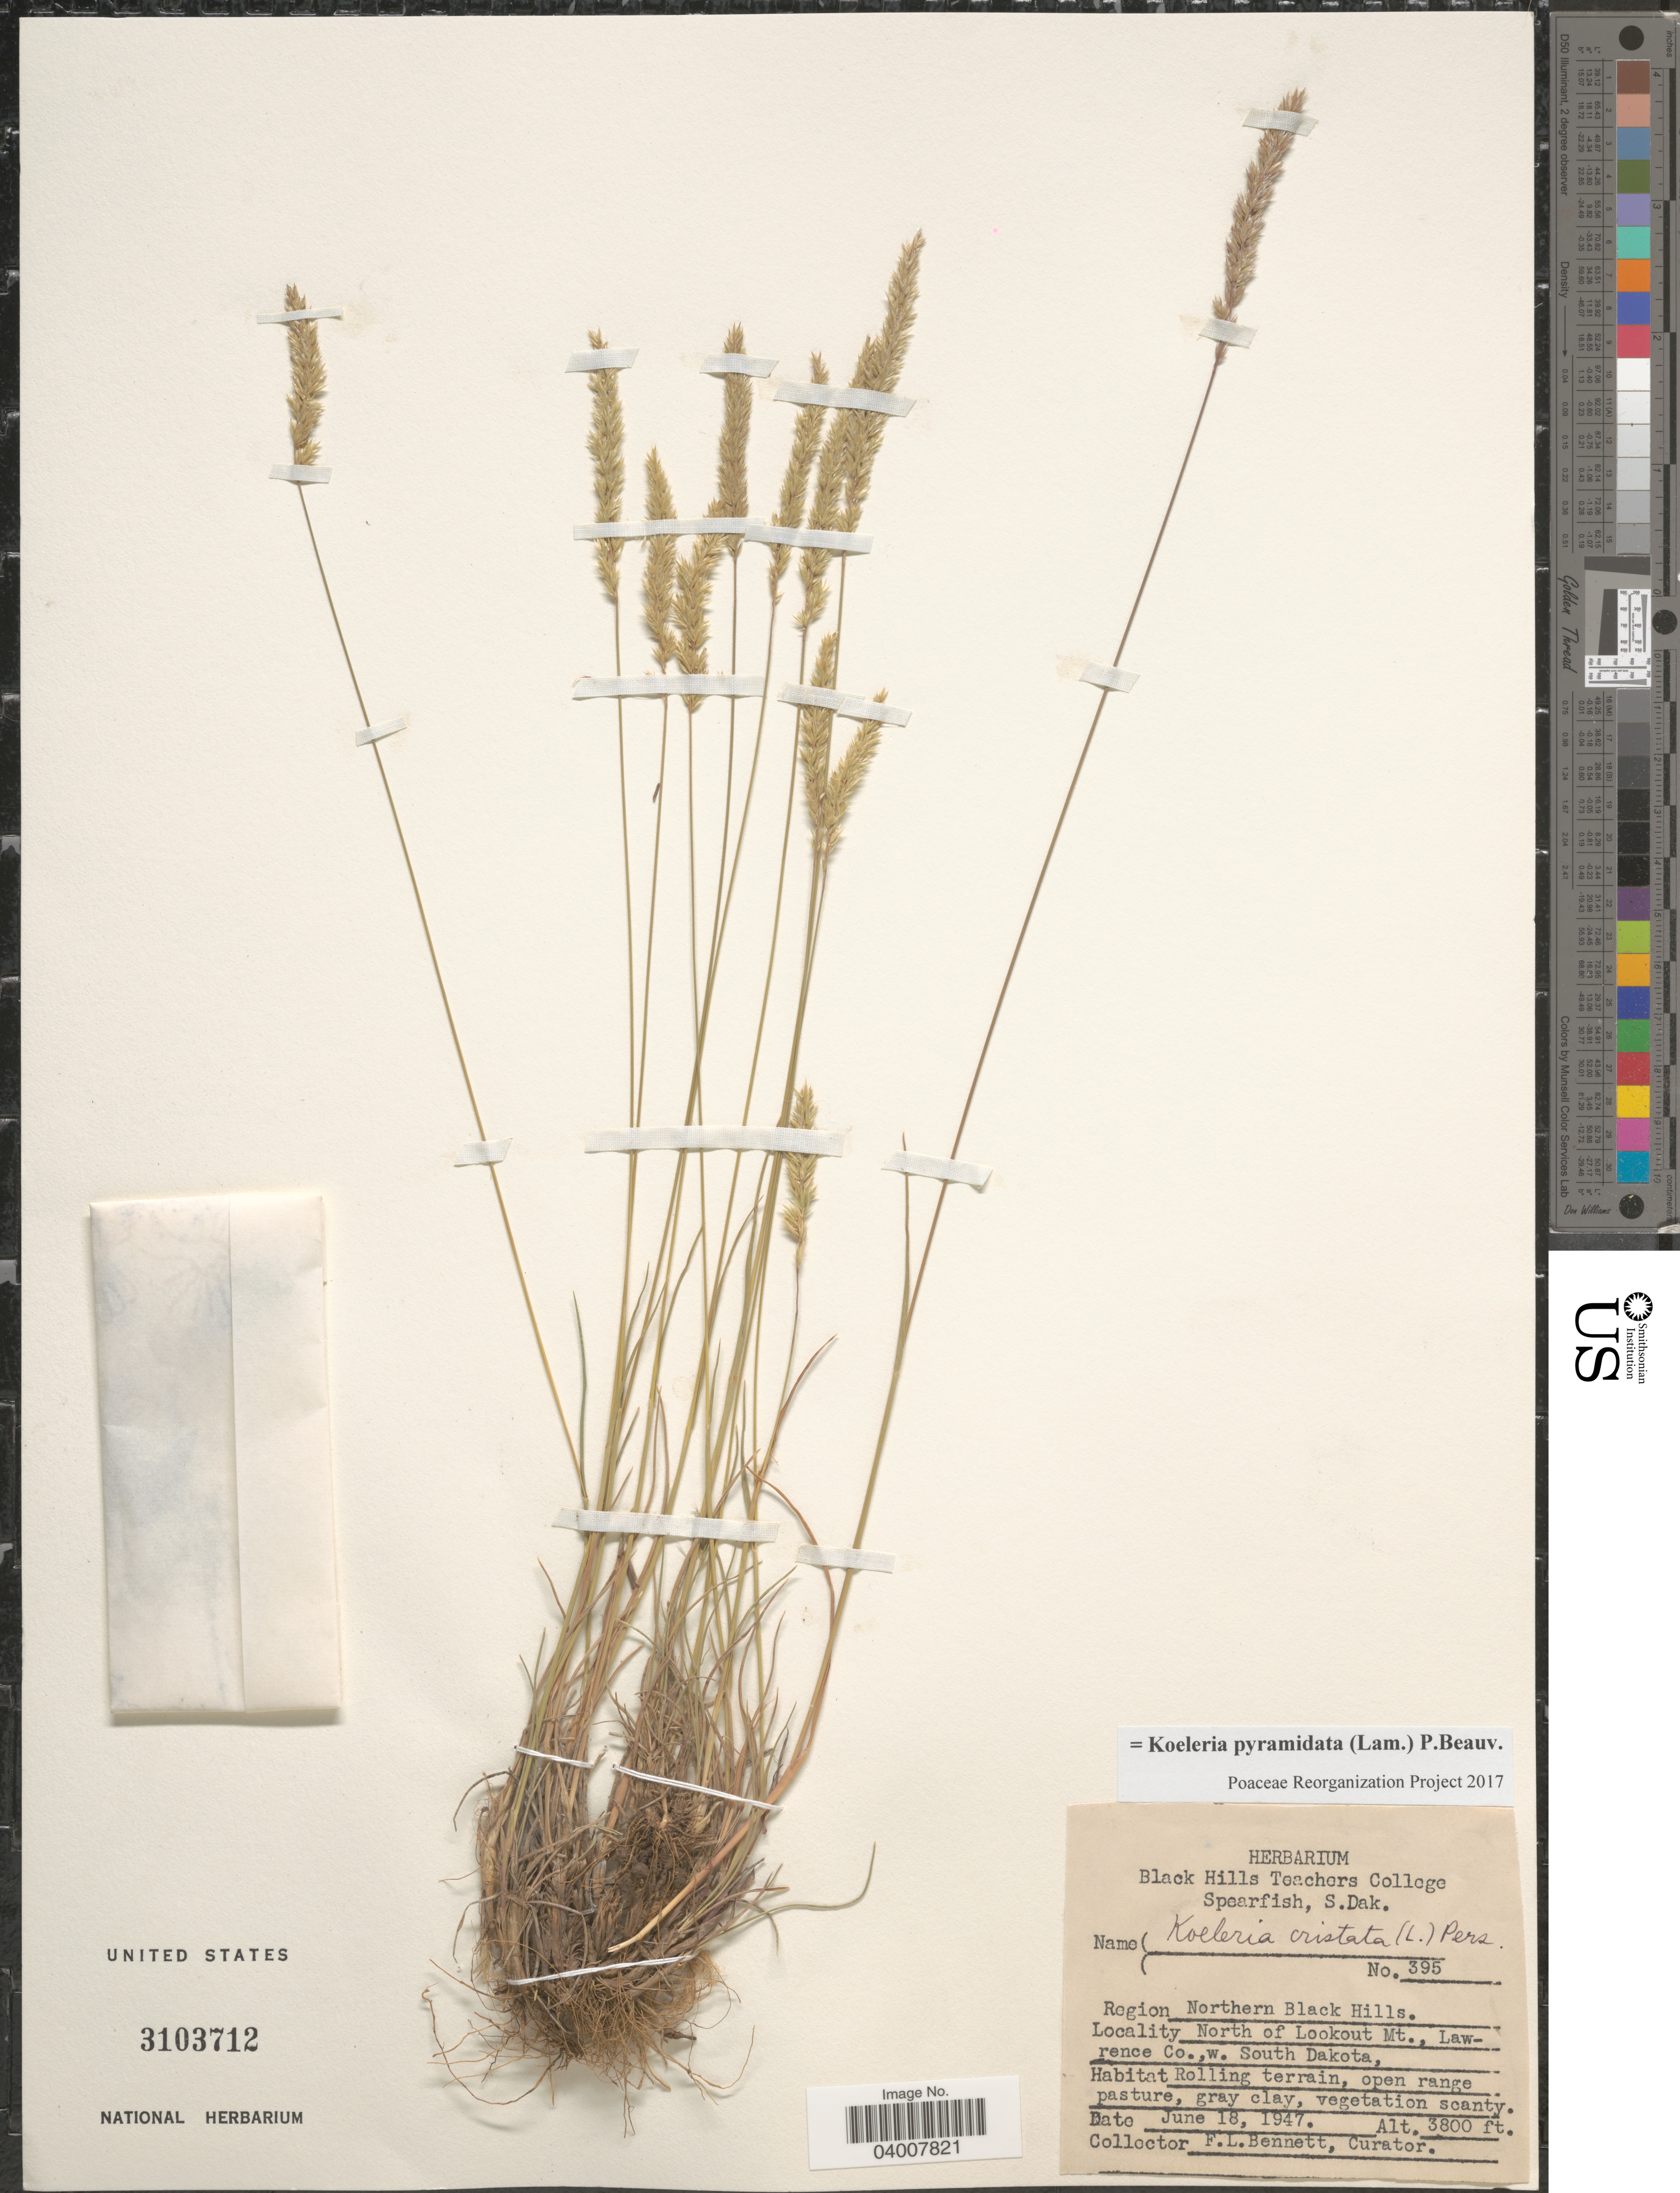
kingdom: Plantae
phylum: Tracheophyta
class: Liliopsida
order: Poales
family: Poaceae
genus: Koeleria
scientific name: Koeleria pyramidata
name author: (Lam.) P. Beauv.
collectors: F. Bennett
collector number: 395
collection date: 1947-06-18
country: United States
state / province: South Dakota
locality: Region Northern Black Hills. North of Lookout Mt., Lawrence Co., w. South Dakota.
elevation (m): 1158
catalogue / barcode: US 3103712